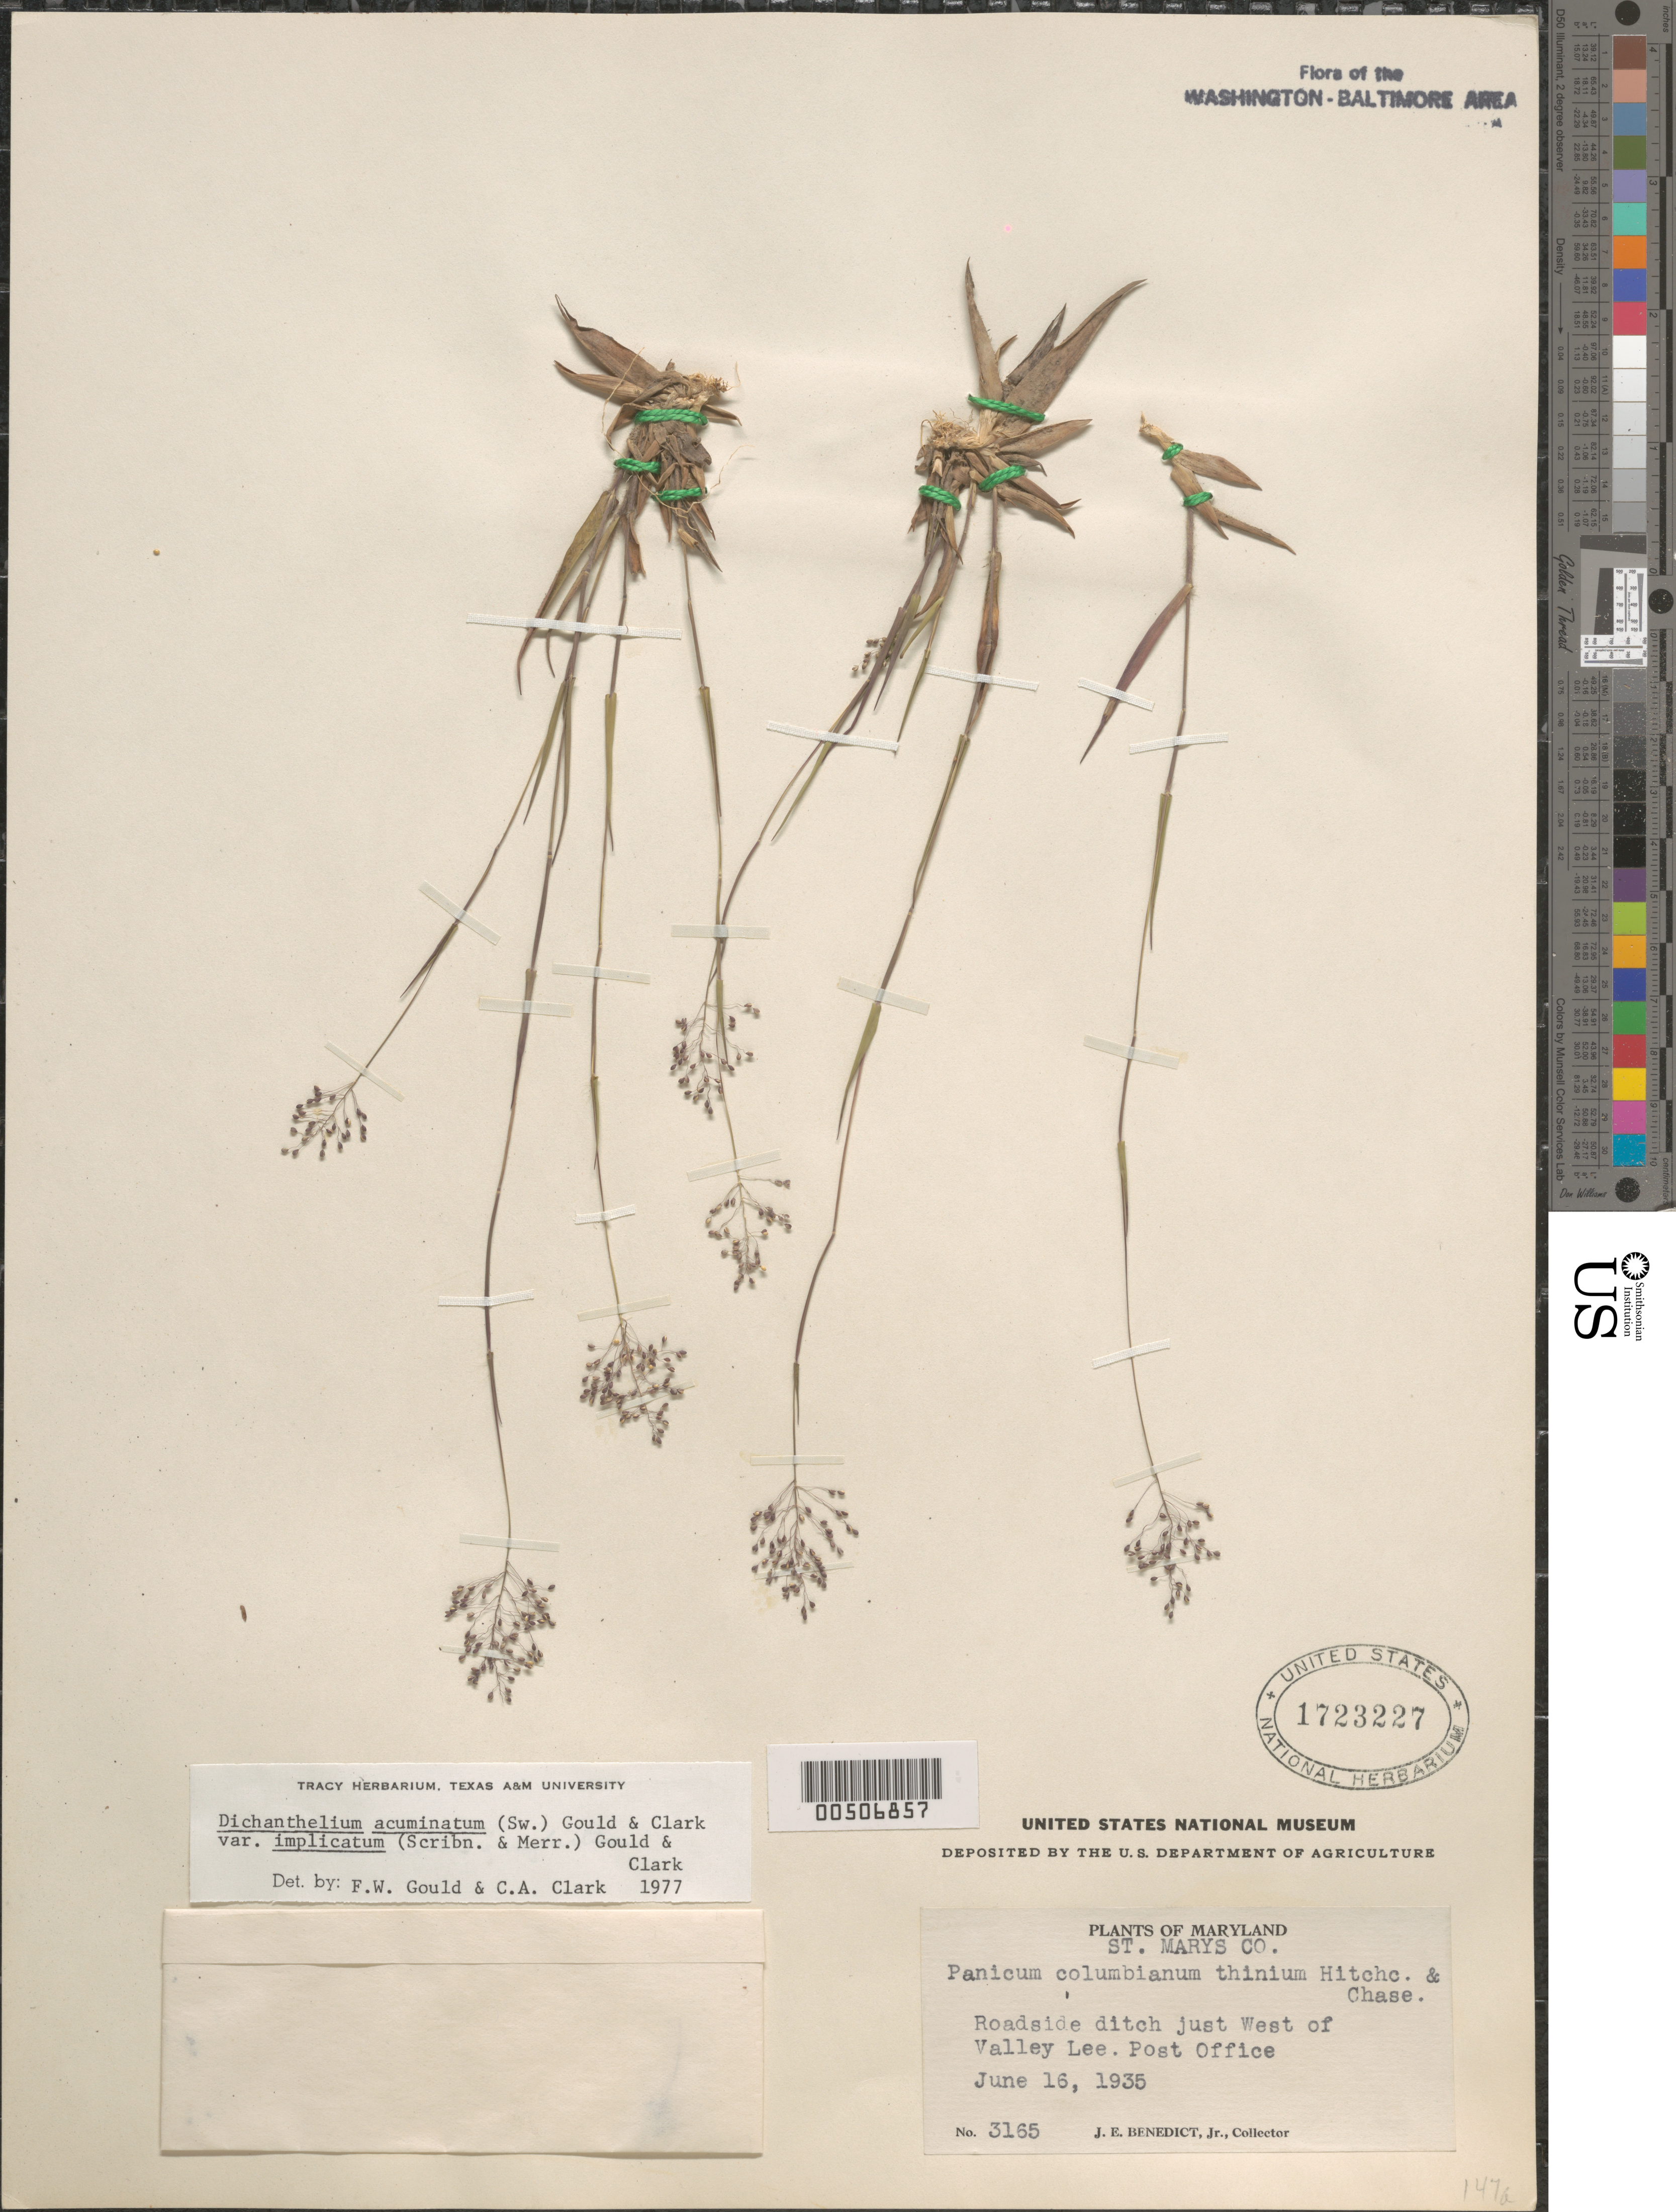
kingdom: Plantae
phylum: Tracheophyta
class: Liliopsida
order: Poales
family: Poaceae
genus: Dichanthelium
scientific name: Dichanthelium acuminatum var. implicatum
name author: (Scribn.) Gould & C.A. Clark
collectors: J. Benedict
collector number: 3165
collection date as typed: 16 Jun 1935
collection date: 1935-06-16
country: United States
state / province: Maryland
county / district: St. Mary's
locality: W of Valley Lee Post Office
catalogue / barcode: US 1723227